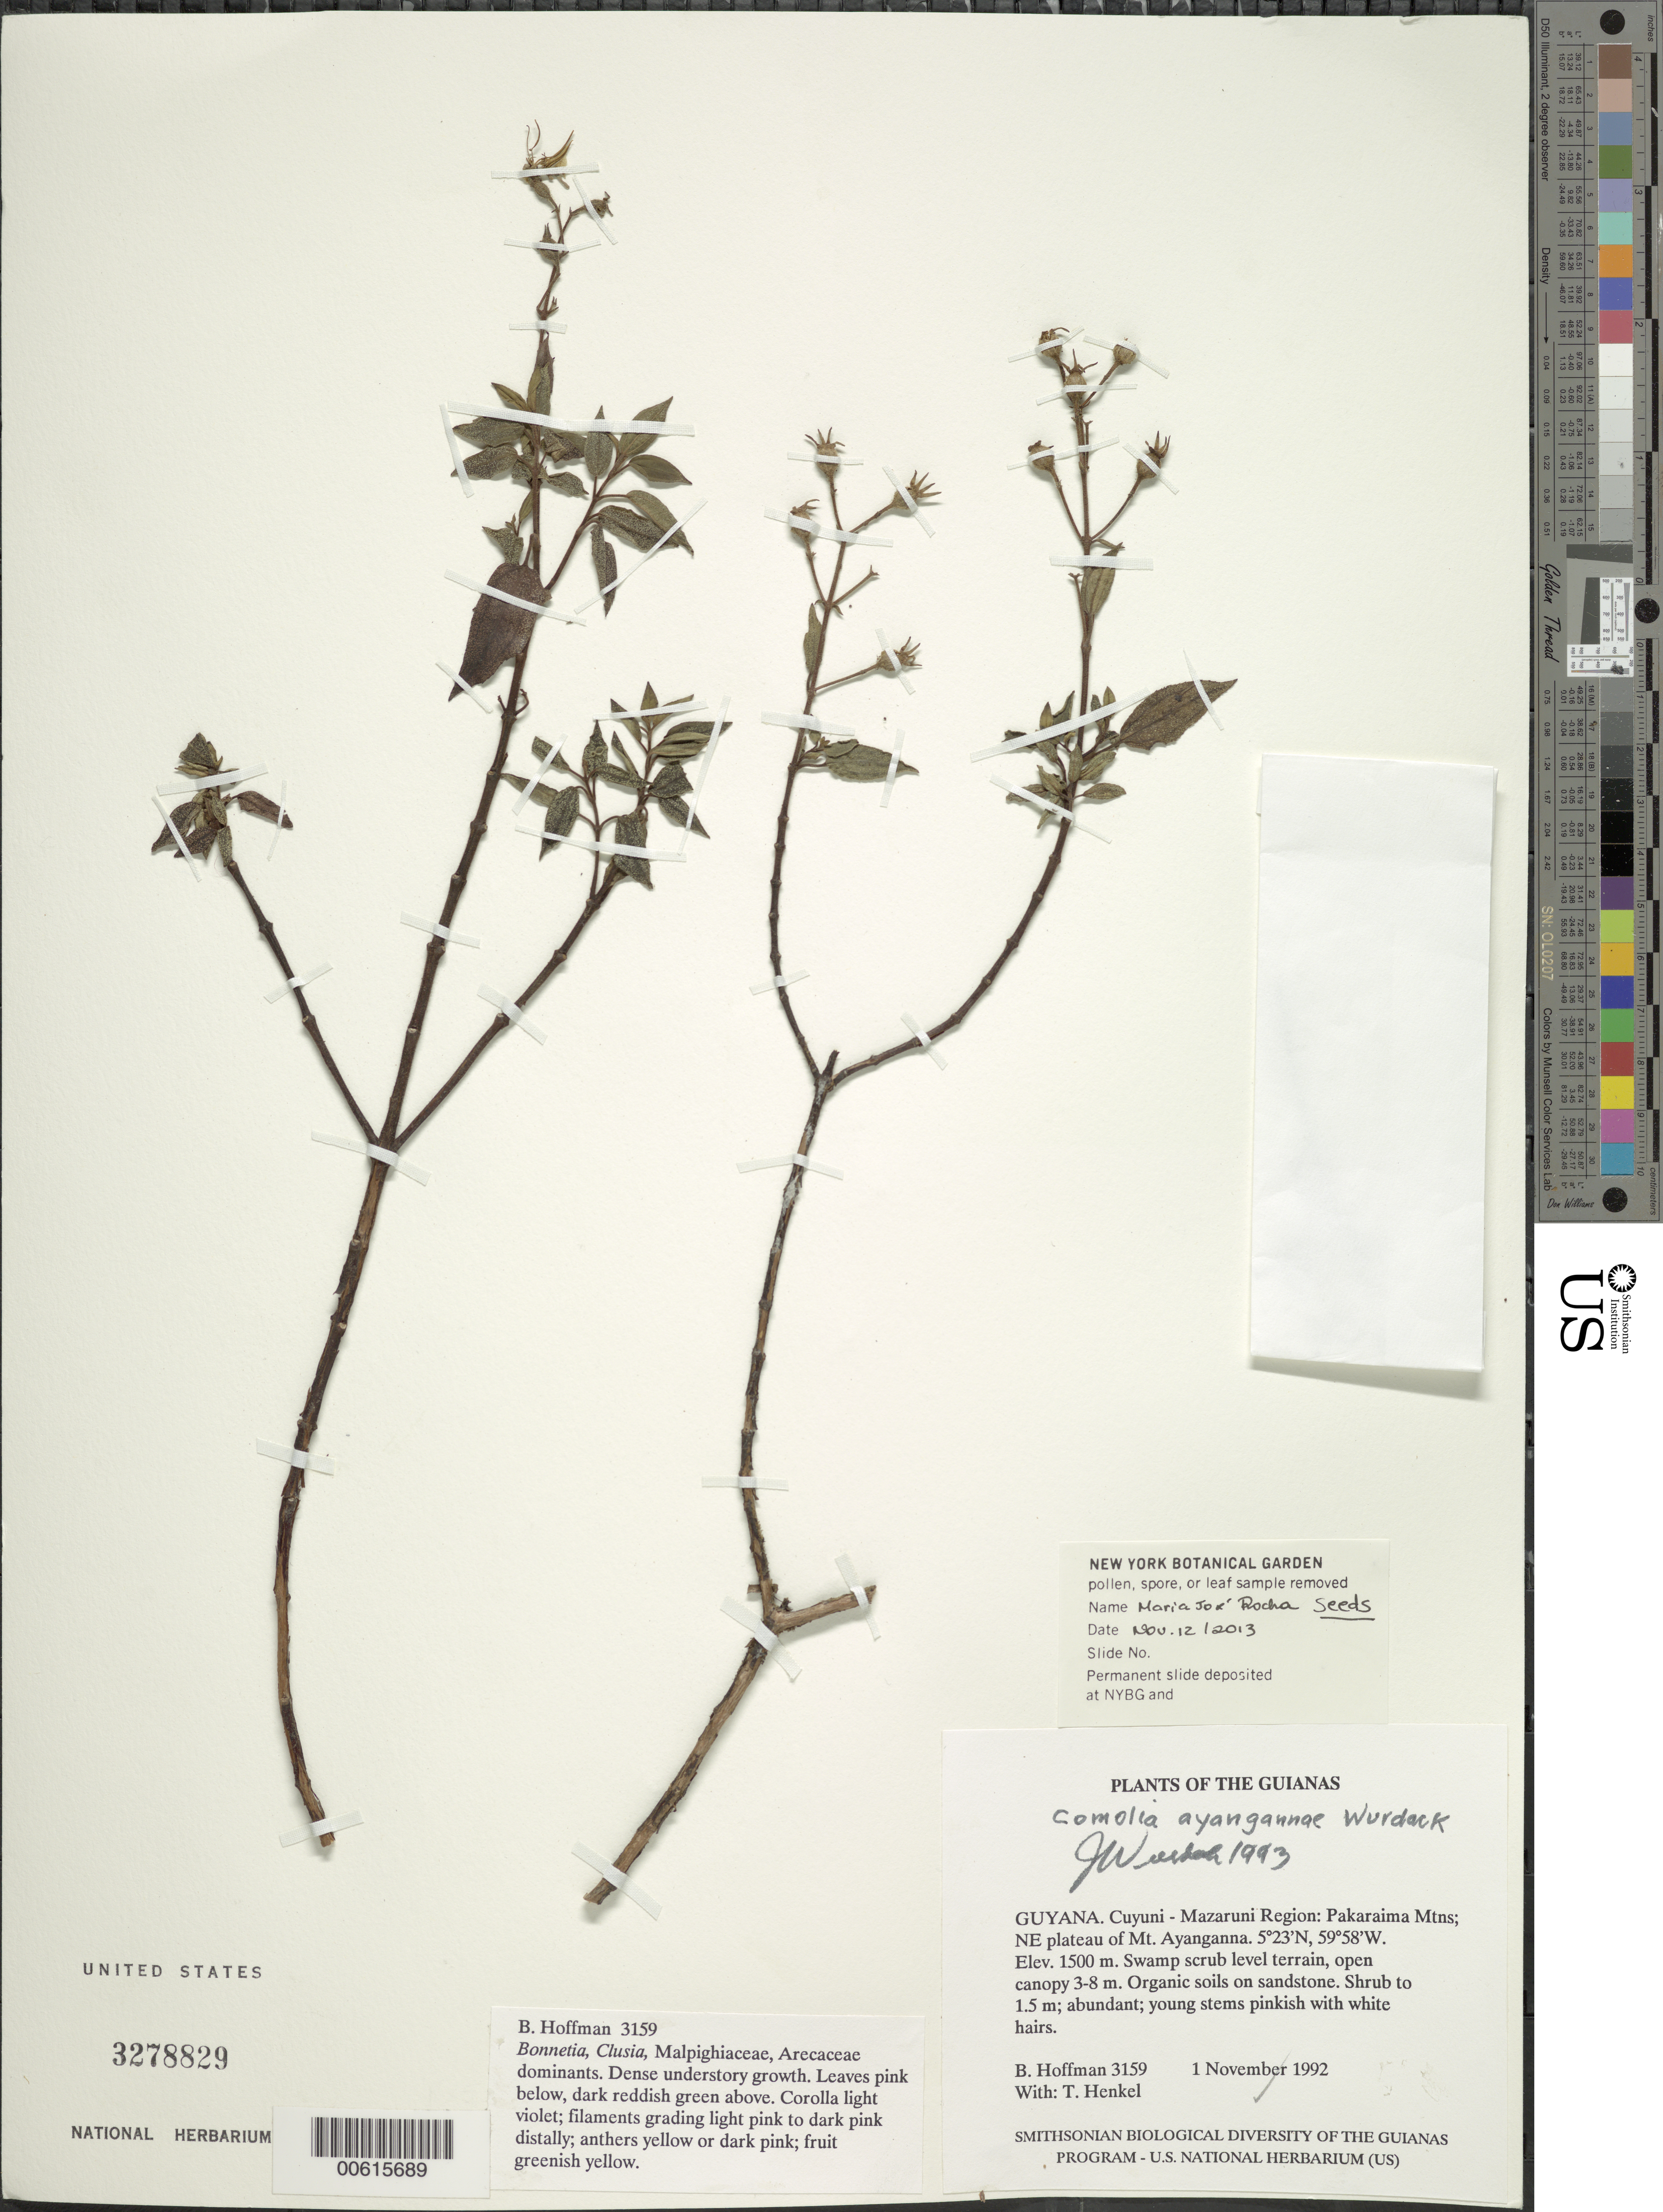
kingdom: Plantae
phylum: Tracheophyta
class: Magnoliopsida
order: Myrtales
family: Melastomataceae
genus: Acisanthera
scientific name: Acisanthera ayangannae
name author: (Wurdack) M.J. Rocha & P.J.F. Guim.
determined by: Nunes da Silva, Diego, (RB), Jardim Botanico do Rio de Janeiro - Herbario (BRAZIL)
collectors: B. Hoffman & T. Henkel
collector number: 3159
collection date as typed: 1 November 1992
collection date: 1992-11-01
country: Guyana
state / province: Cuyuni-Mazaruni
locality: Pakaraima Mountains; NE plateau of Mt. Ayanganna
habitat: Swamp scrub, level terrain, open canopy 3-8 m. Organic soils on sandstone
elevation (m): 1500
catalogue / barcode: US 3278829